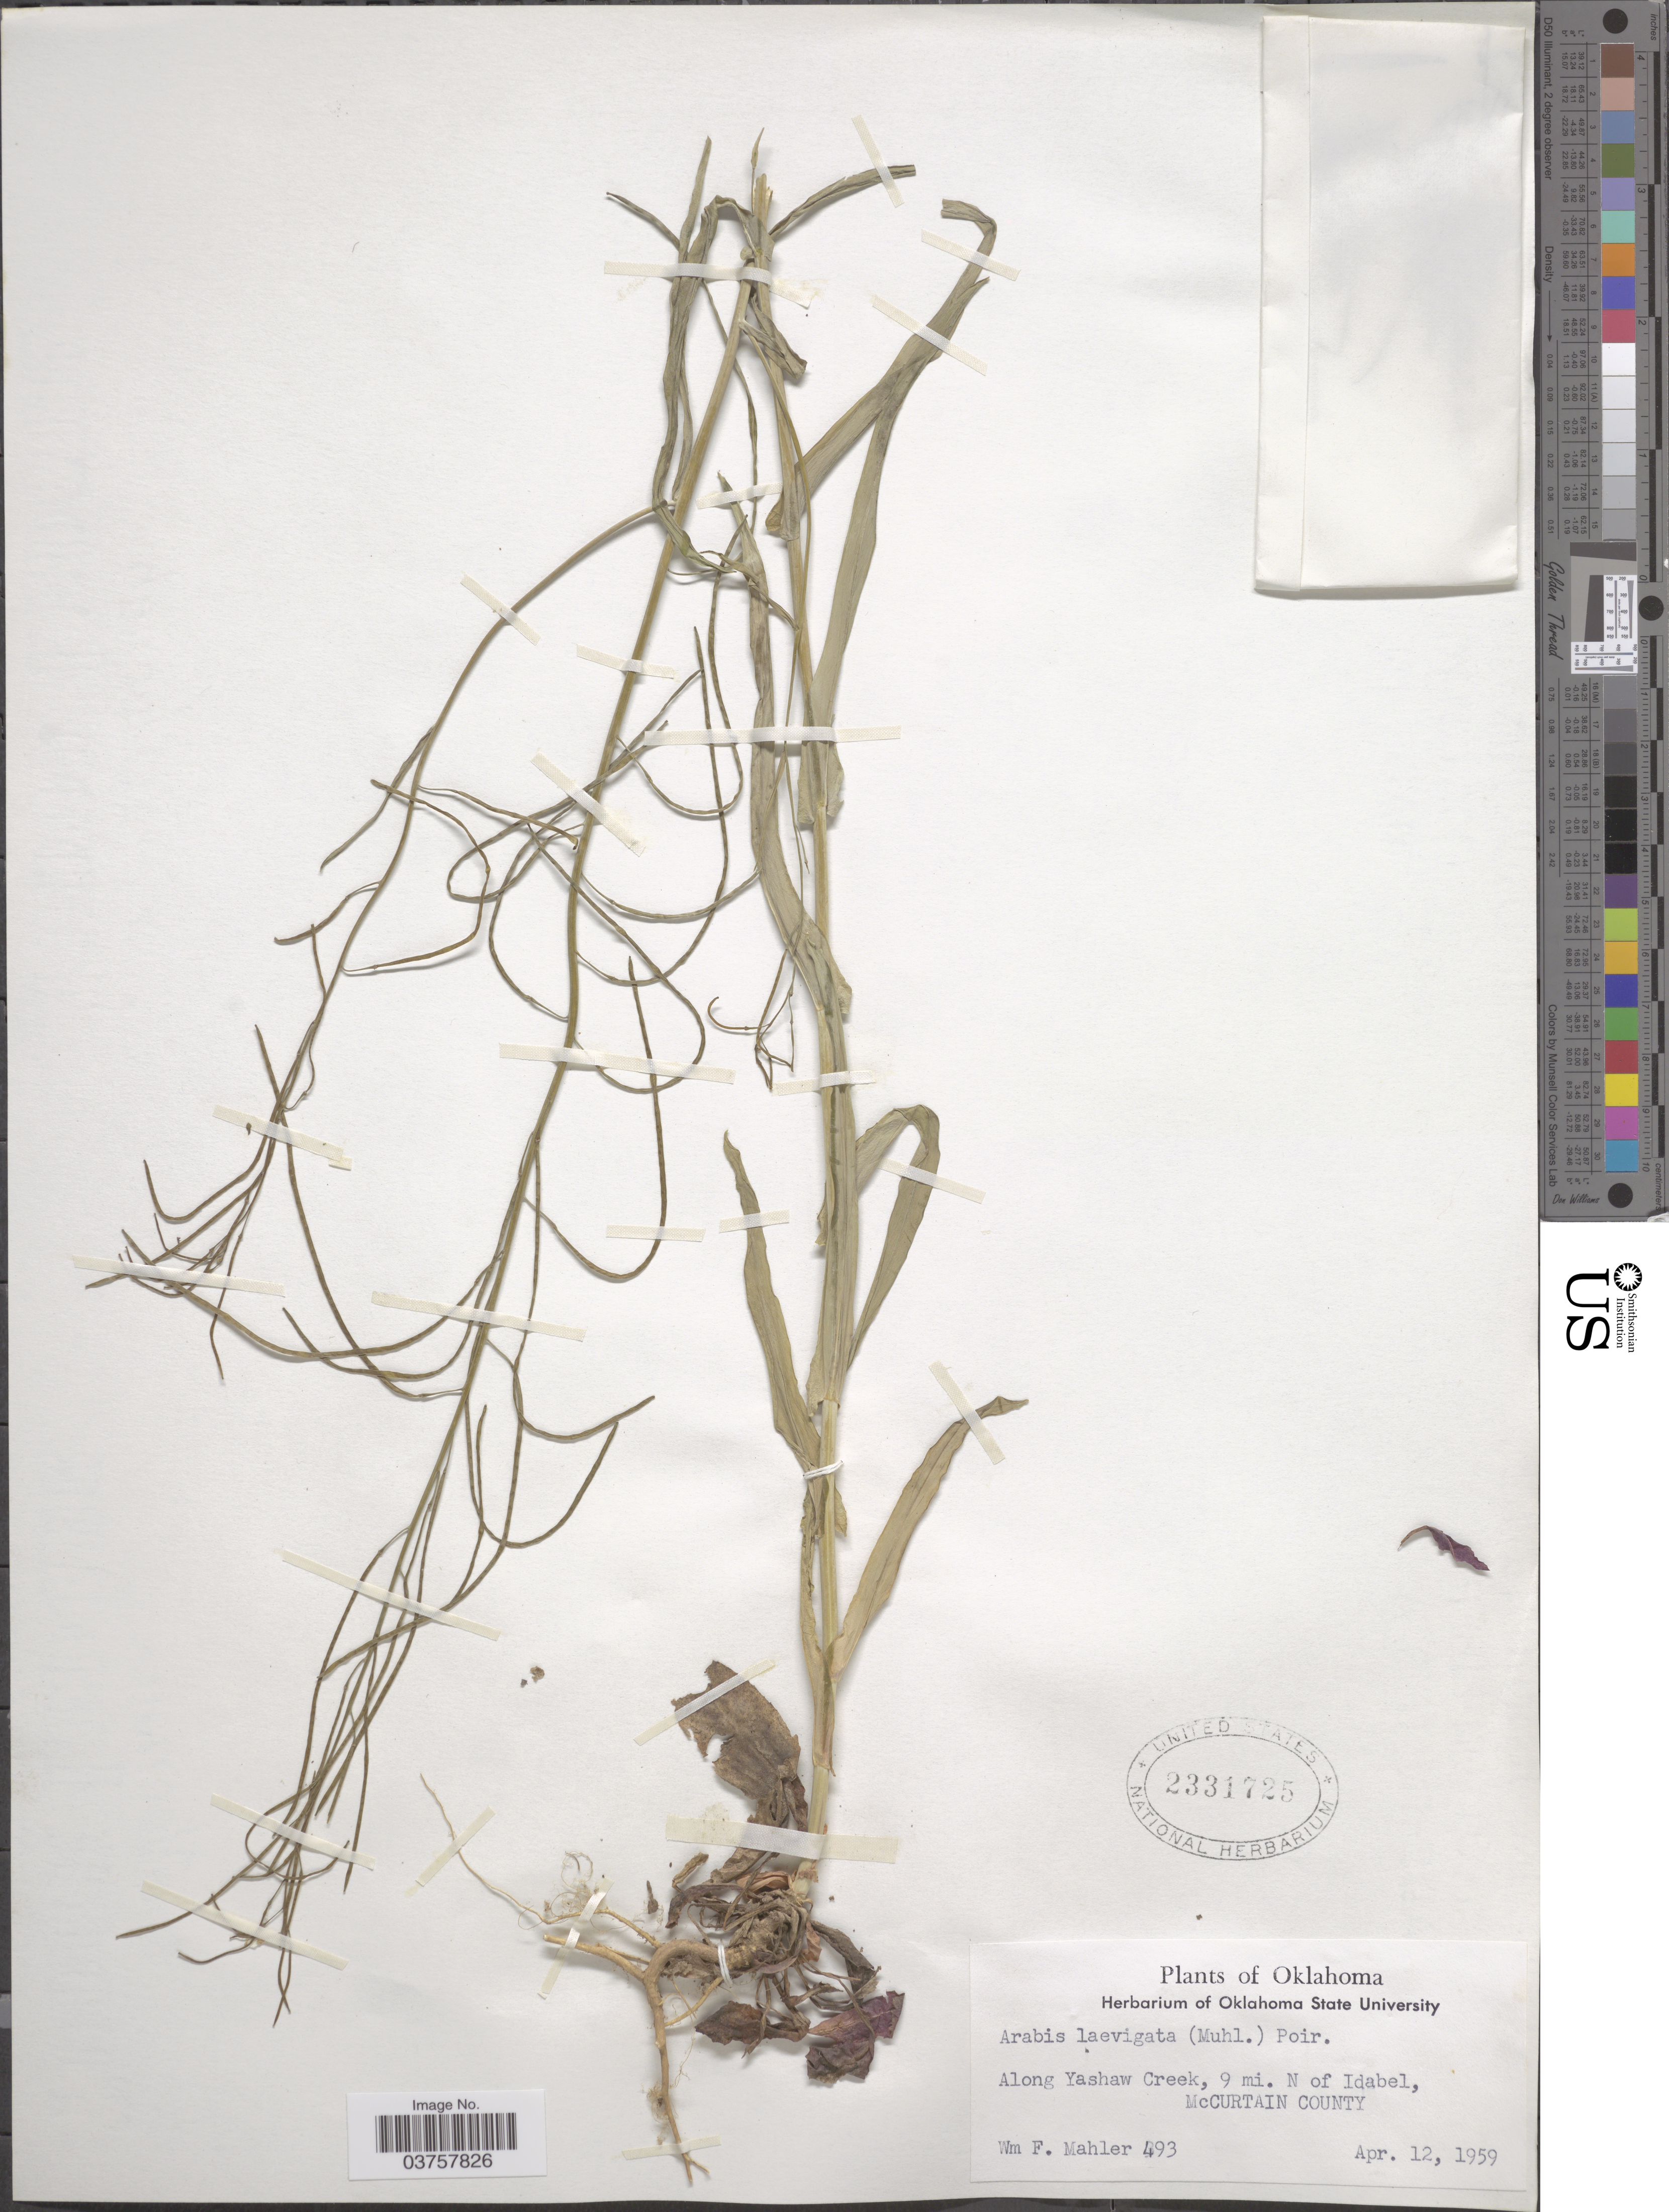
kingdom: Plantae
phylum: Tracheophyta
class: Magnoliopsida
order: Brassicales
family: Brassicaceae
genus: Arabis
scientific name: Arabis laevigata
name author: (Muhl. ex Willd.) Poir.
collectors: W. F. Mahler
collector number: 493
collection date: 1959-04-12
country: United States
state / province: Oklahoma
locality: Along Yashaw Creek, 9 mi. N of Idabel, McCurtain County.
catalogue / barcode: US 2331725